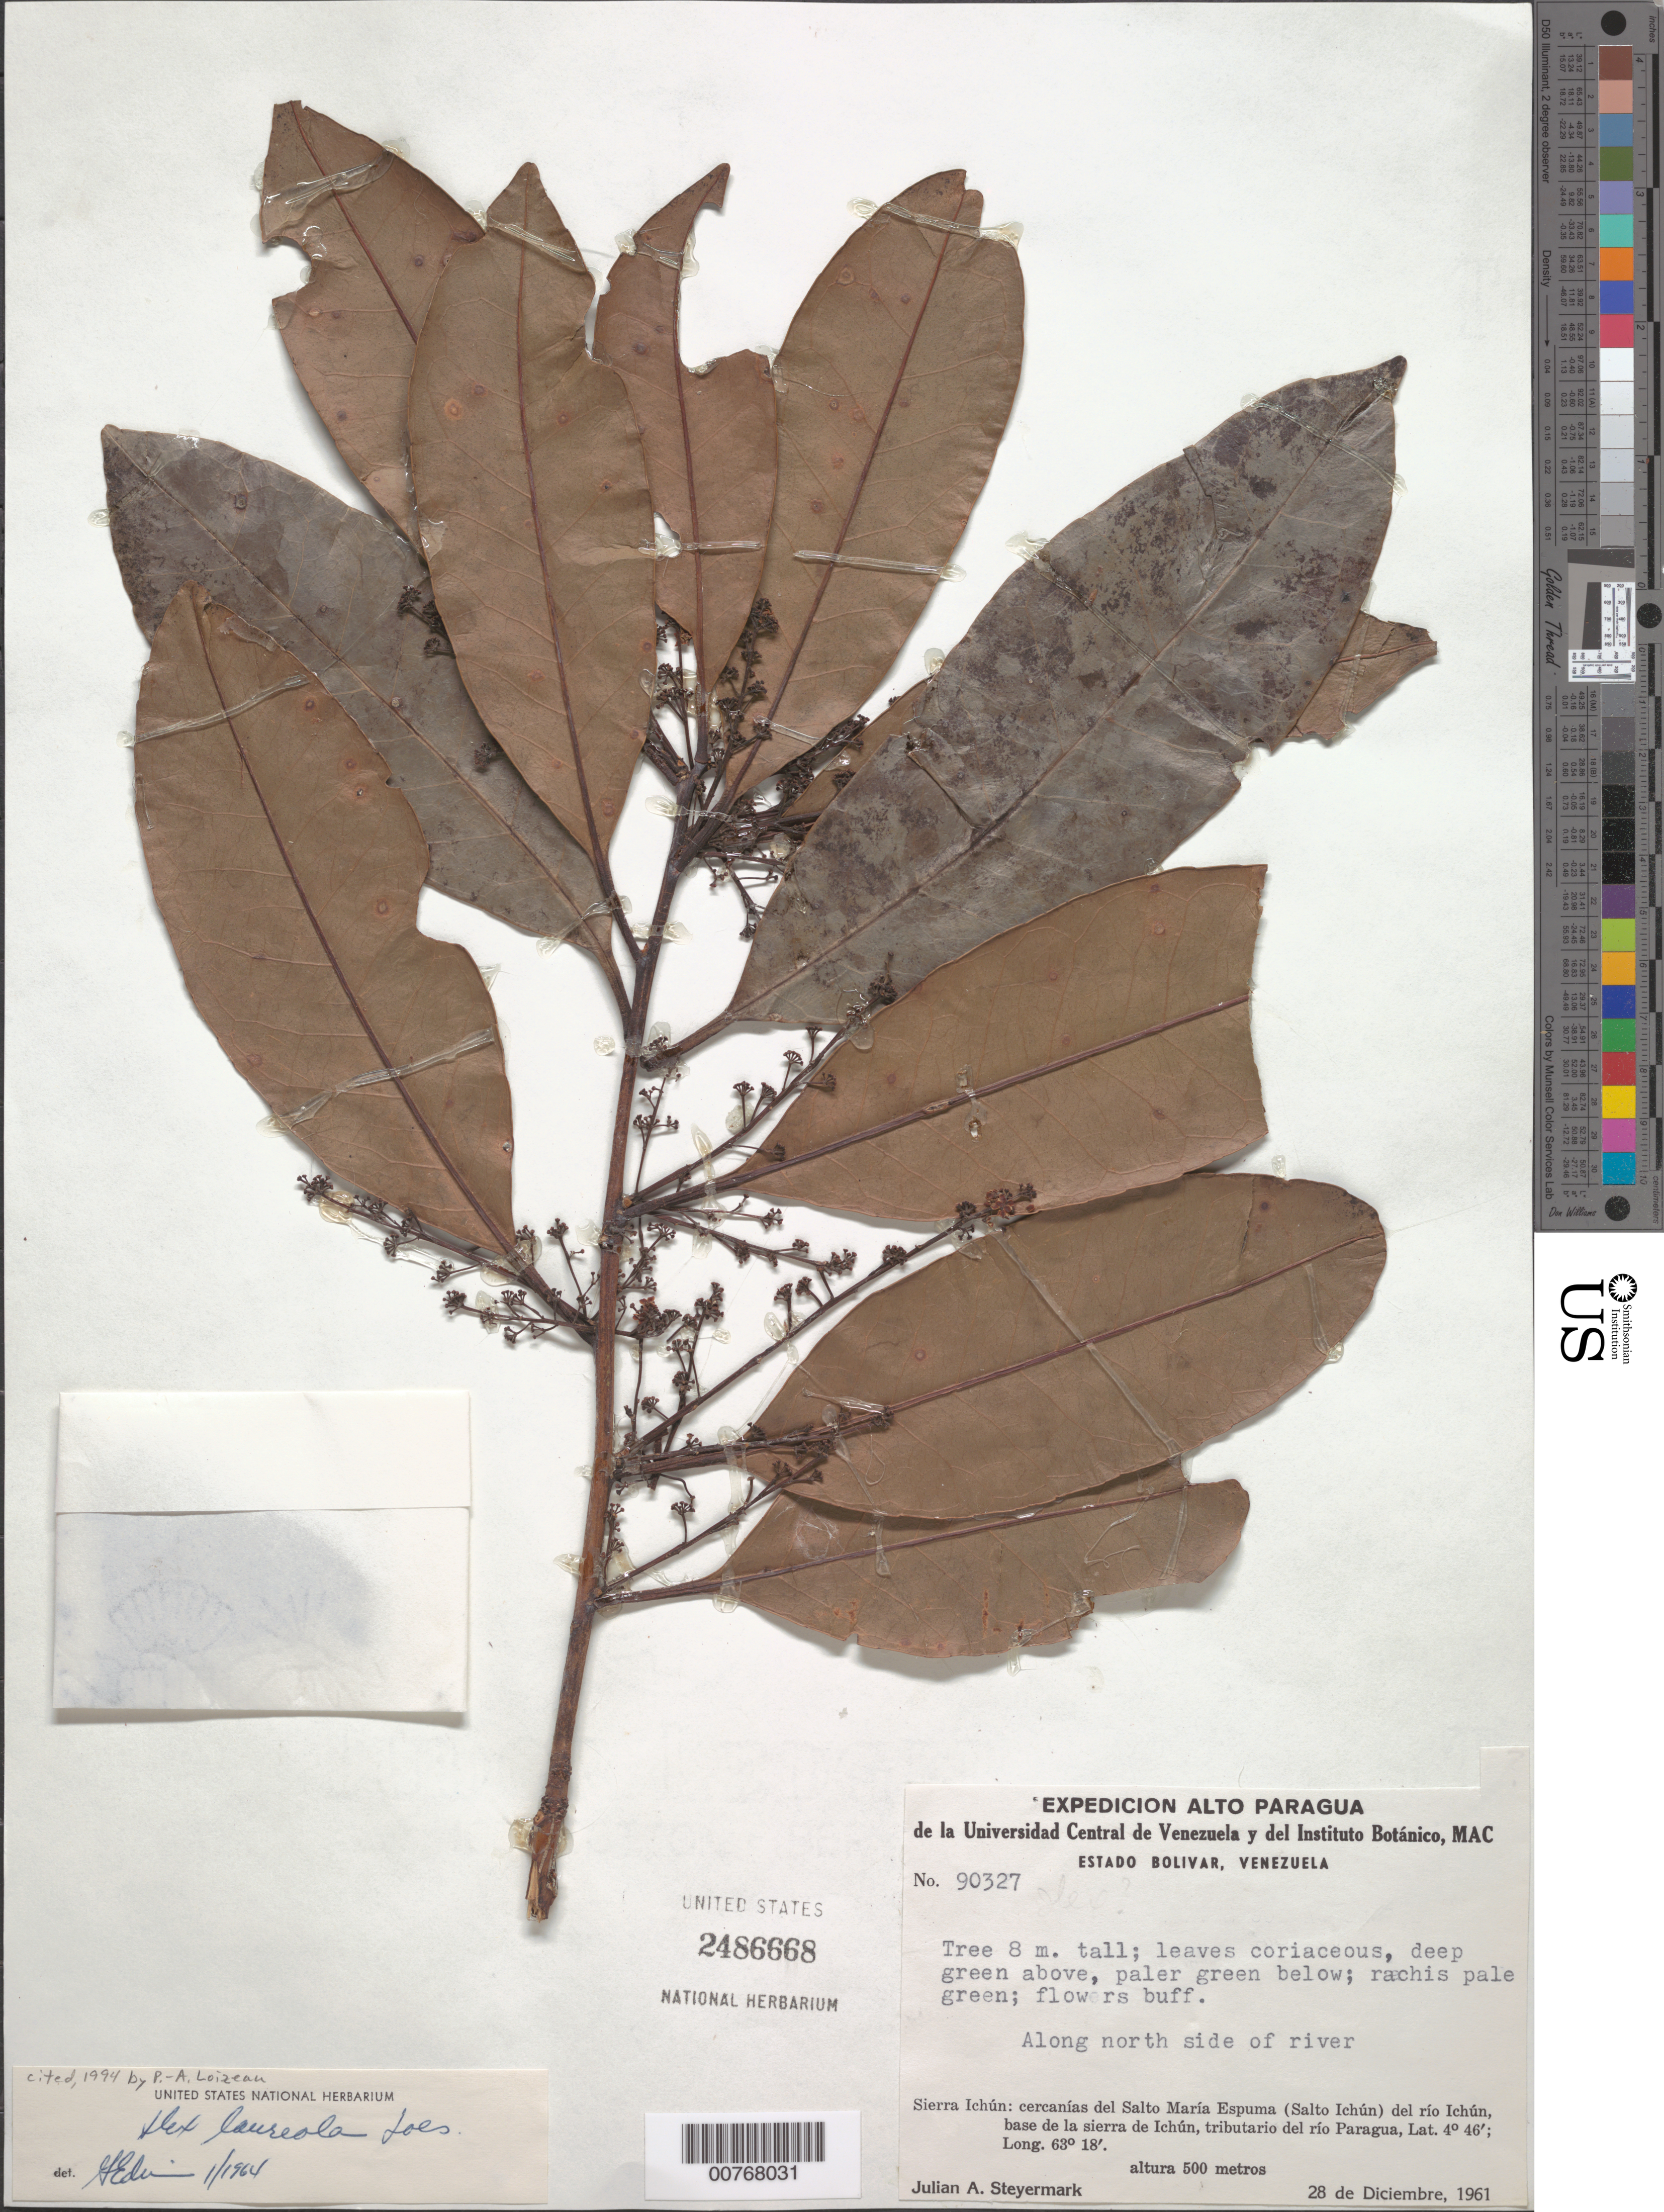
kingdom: Plantae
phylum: Tracheophyta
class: Magnoliopsida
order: Aquifoliales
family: Aquifoliaceae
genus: Ilex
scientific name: Ilex laureola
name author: Triana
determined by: Edwin, G.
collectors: J. Steyermark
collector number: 90327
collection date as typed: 28-Dec-61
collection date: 1961-12-28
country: Venezuela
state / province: Bolívar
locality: Sierra Ichún: cerca Salto María Espuma (Salto Ichún) del Río Ichún (tributary of río Paragua), base de la sierra de Ichún, tributarío del río Paragua along north side of river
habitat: Along north side of river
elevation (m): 500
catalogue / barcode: US 2486668